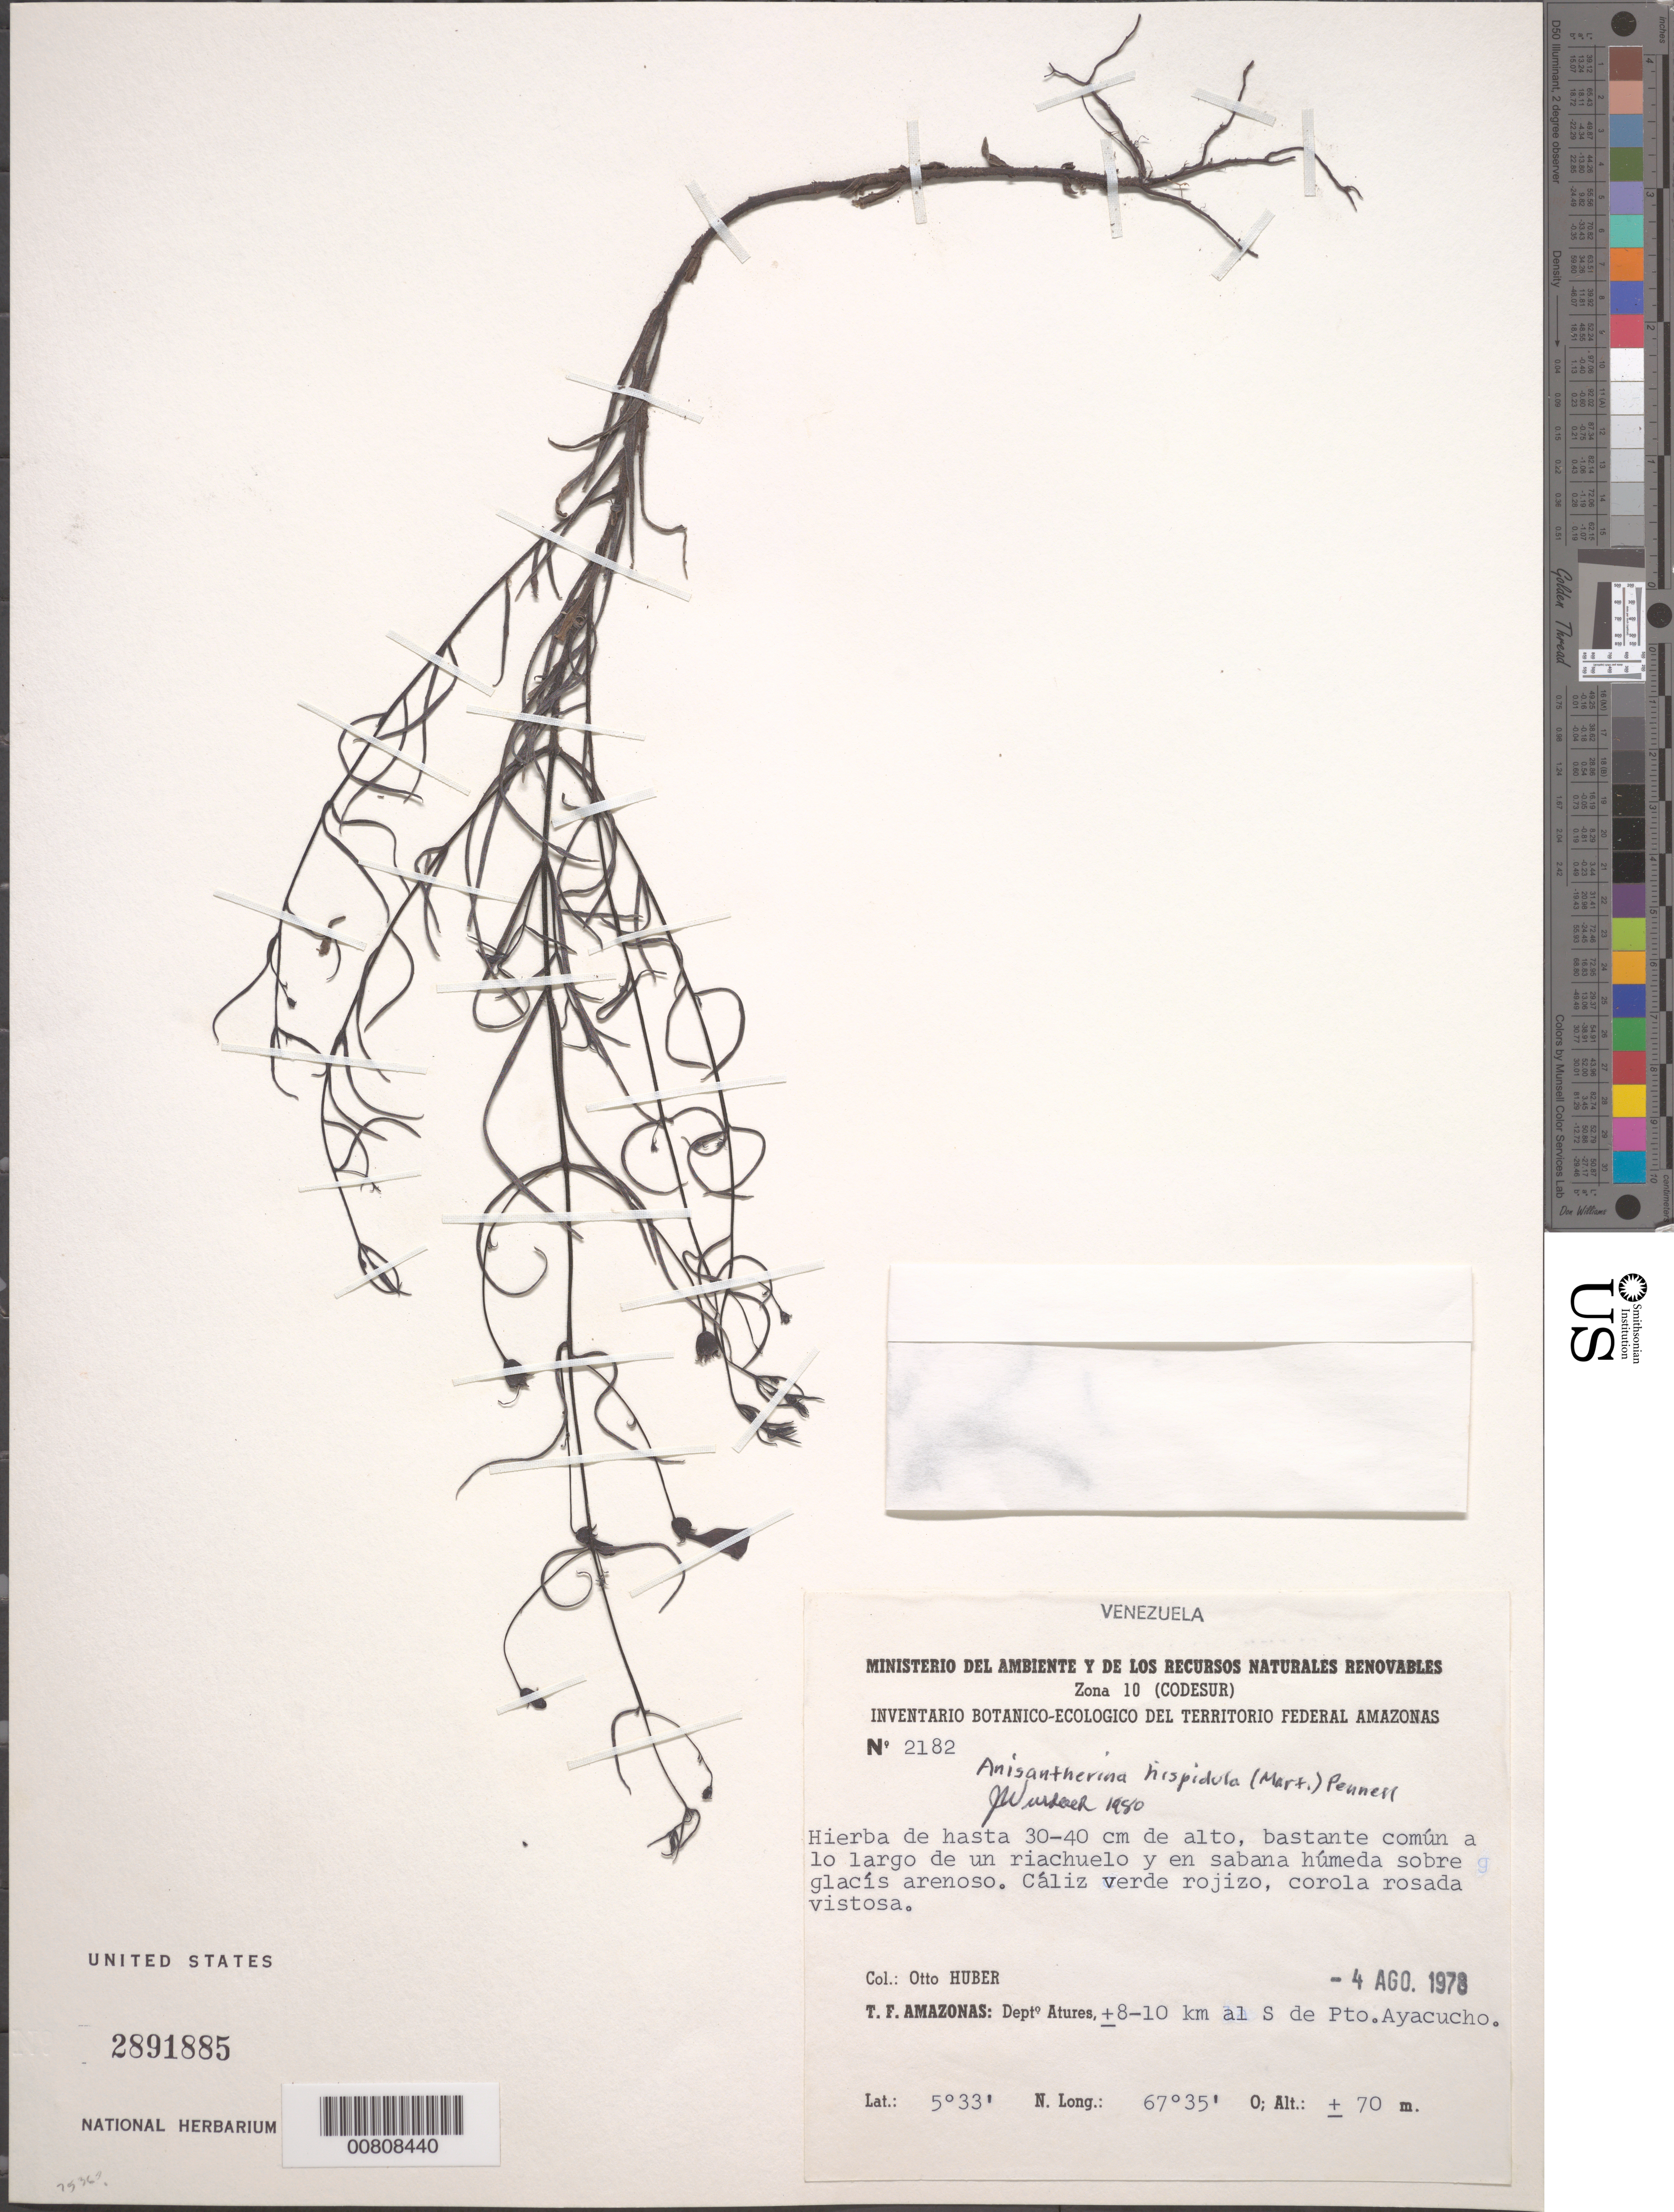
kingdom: Plantae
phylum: Tracheophyta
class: Magnoliopsida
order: Lamiales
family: Orobanchaceae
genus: Anisantherina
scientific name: Anisantherina hispidula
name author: (Mart.) Pennell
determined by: Wurdack, John J., (US), US (UNITED STATES)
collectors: O. Huber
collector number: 2182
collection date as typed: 4-Aug-78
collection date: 1978-08-04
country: Venezuela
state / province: Amazonas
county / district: Atures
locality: Puerto Ayacucho, 8-10 km S de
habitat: Largo de un riachuelo y en sabana húmeda sobre glacís arenoso.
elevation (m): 70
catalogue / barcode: US 2891885